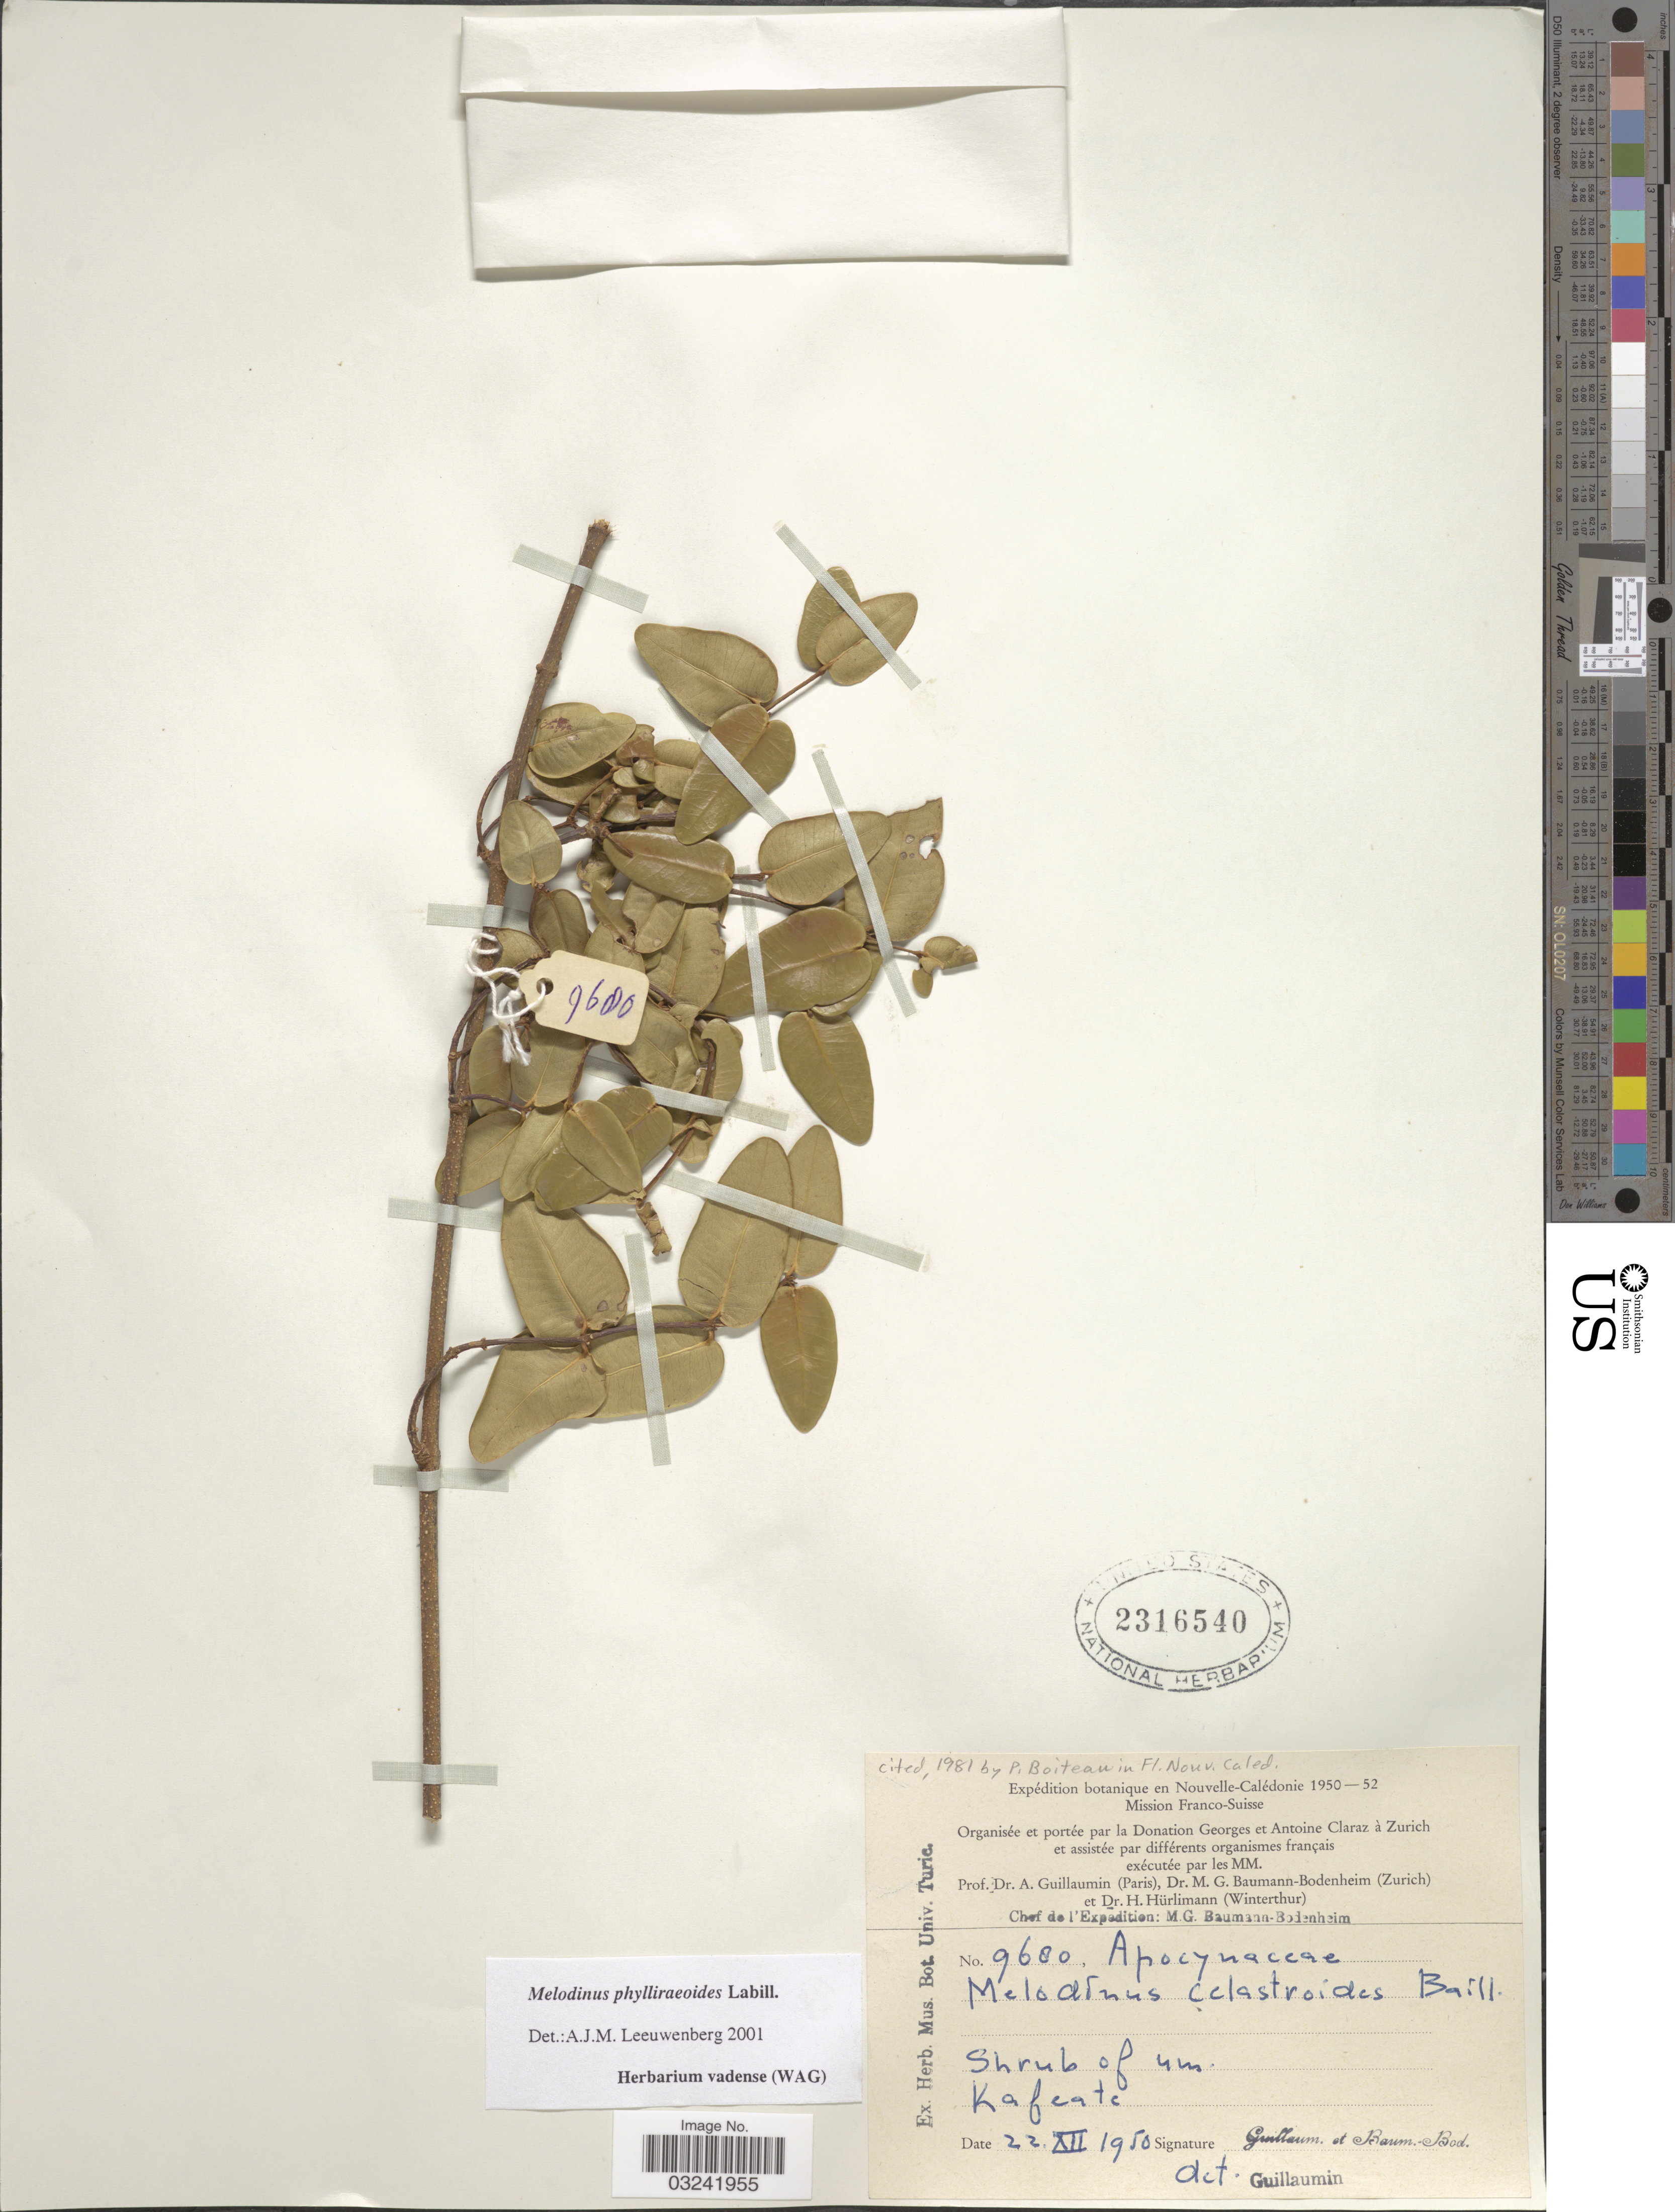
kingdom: Plantae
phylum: Tracheophyta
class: Magnoliopsida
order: Gentianales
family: Apocynaceae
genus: Melodinus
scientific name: Melodinus phyllirioides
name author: Labill.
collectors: A. Guillaumin & M. G. Baumann-Bodenheim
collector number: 9680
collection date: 1950-12-22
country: New Caledonia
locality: Nouvelle-Calédonie, Kafeate.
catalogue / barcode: US 2316540